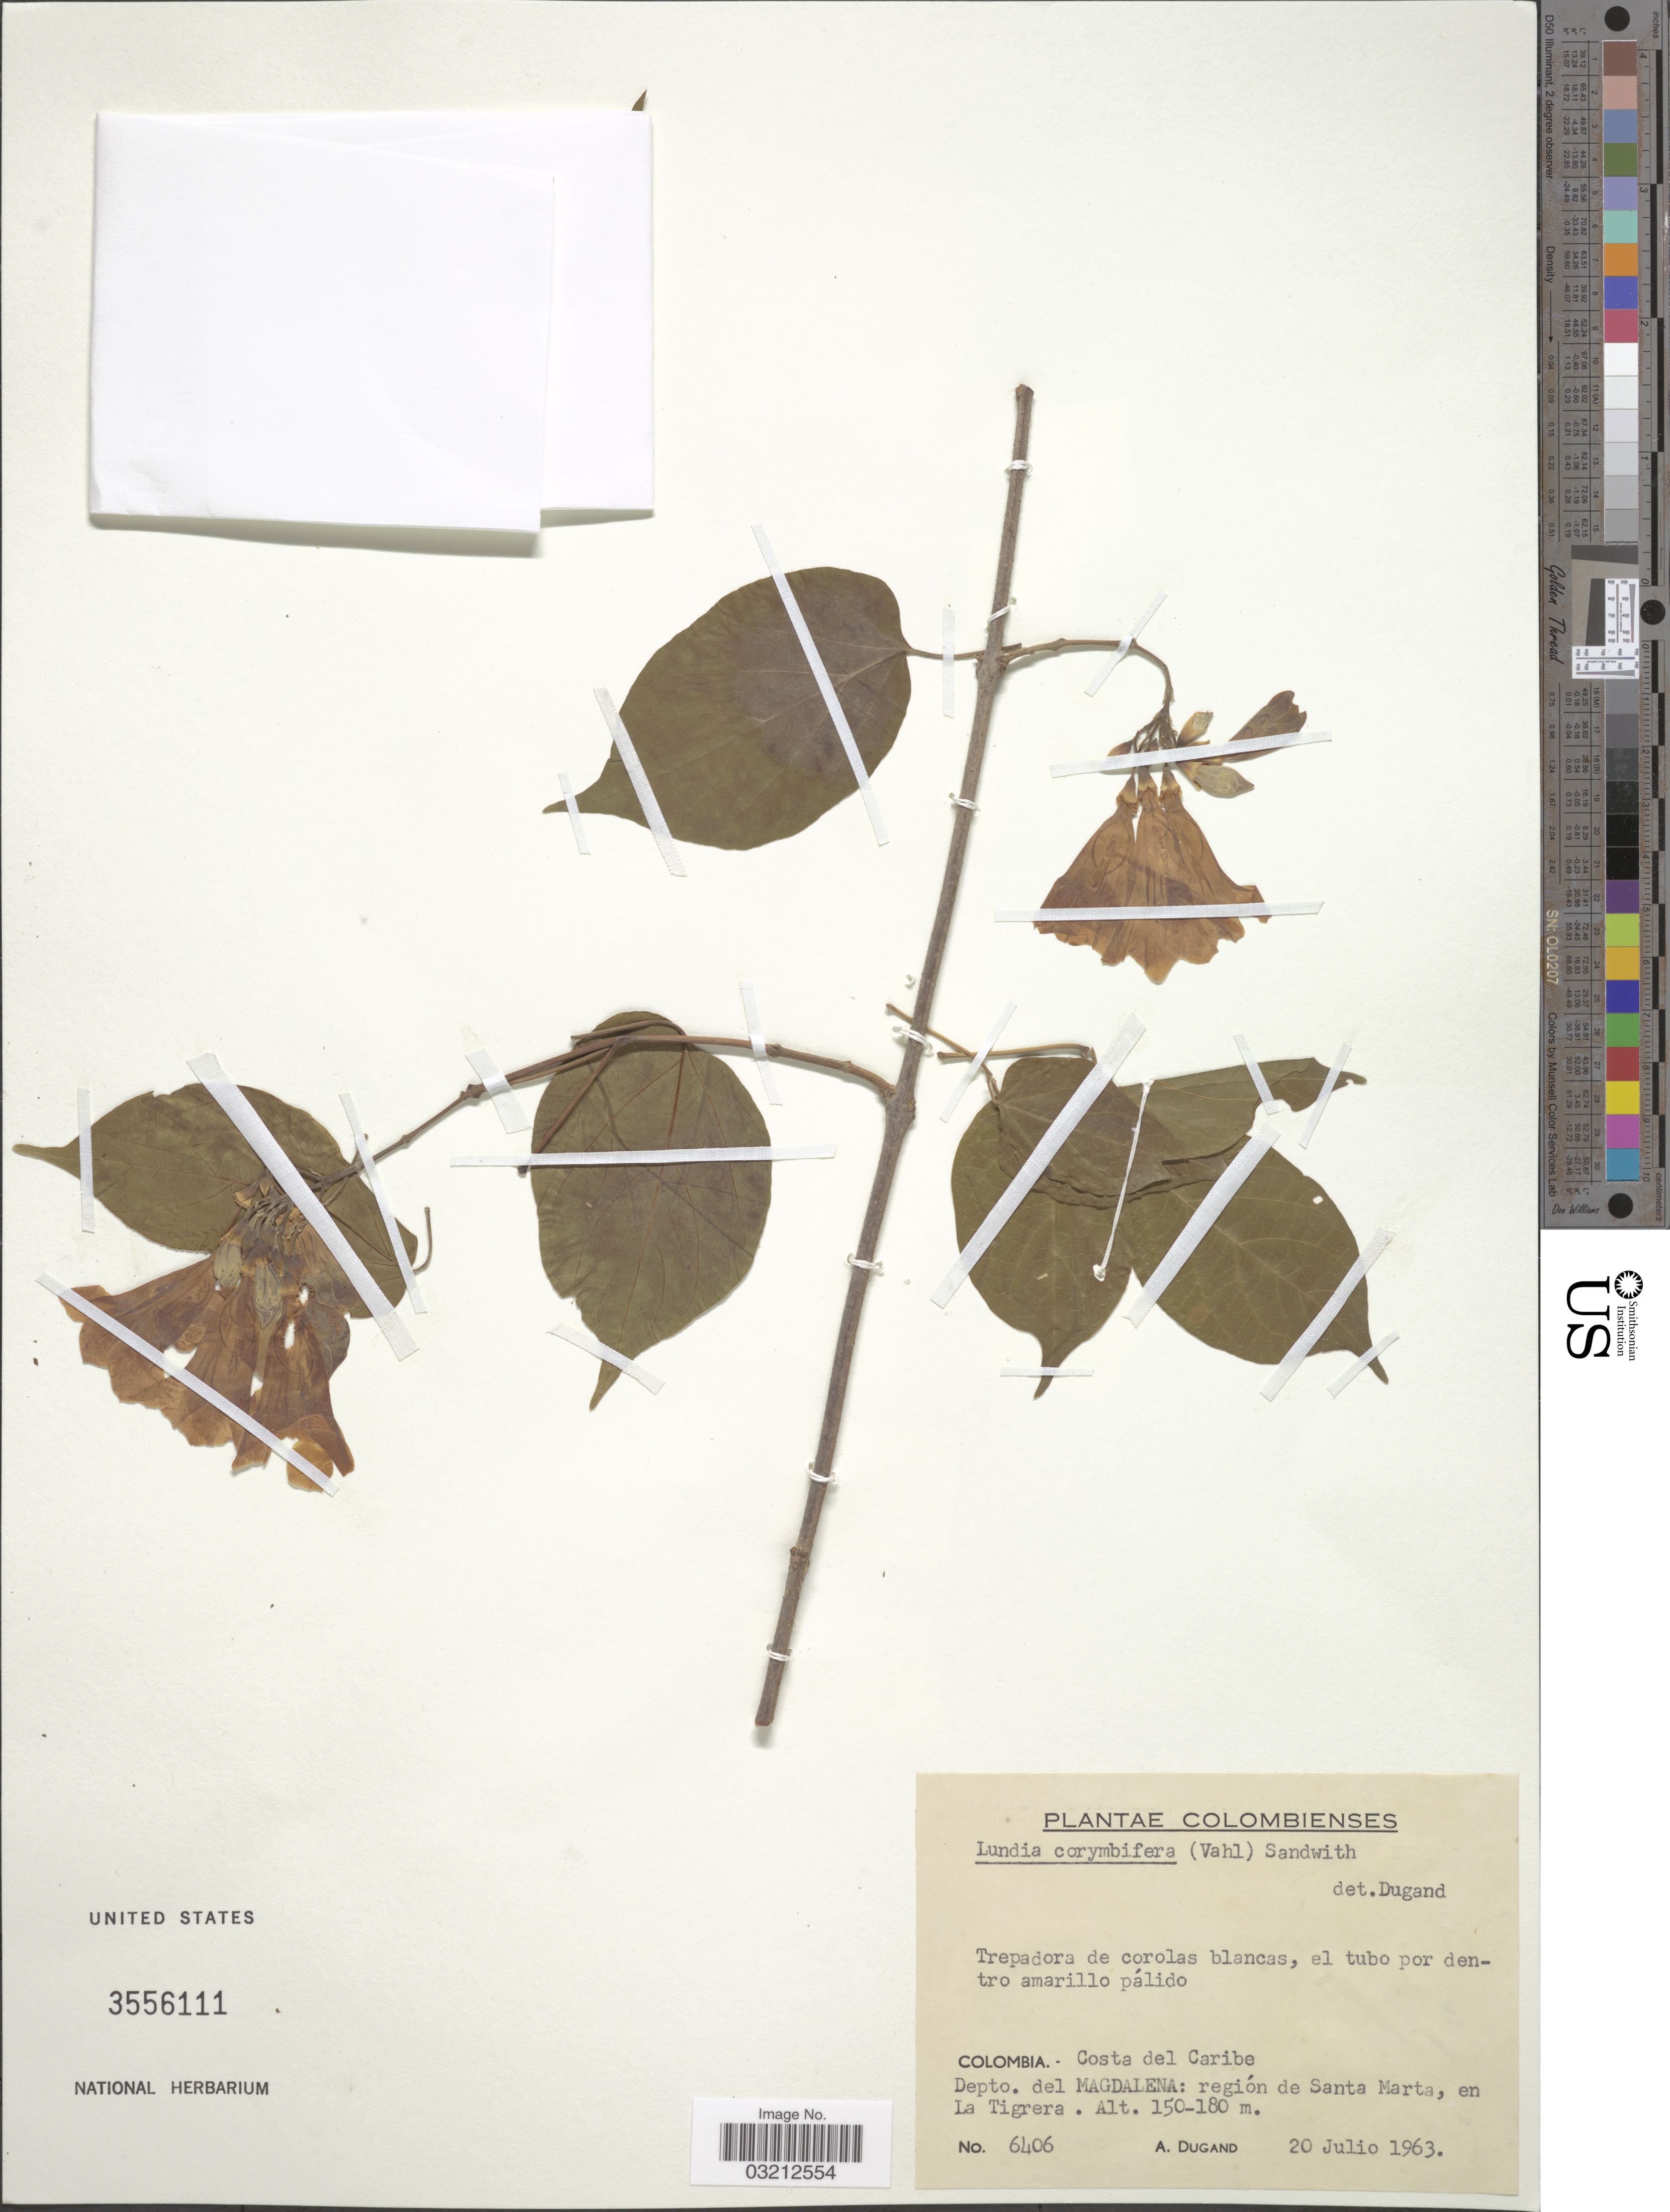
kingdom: Plantae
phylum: Tracheophyta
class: Magnoliopsida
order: Lamiales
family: Bignoniaceae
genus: Lundia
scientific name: Lundia corymbifera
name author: (Vahl) Sandwith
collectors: A. Dugand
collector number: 6406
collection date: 1963-07-20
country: Colombia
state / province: Magdalena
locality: Costa del Caribe. Depto. del Magdalena: región de Santa Marta, en La Tigrera.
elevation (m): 150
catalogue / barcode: US 3556111